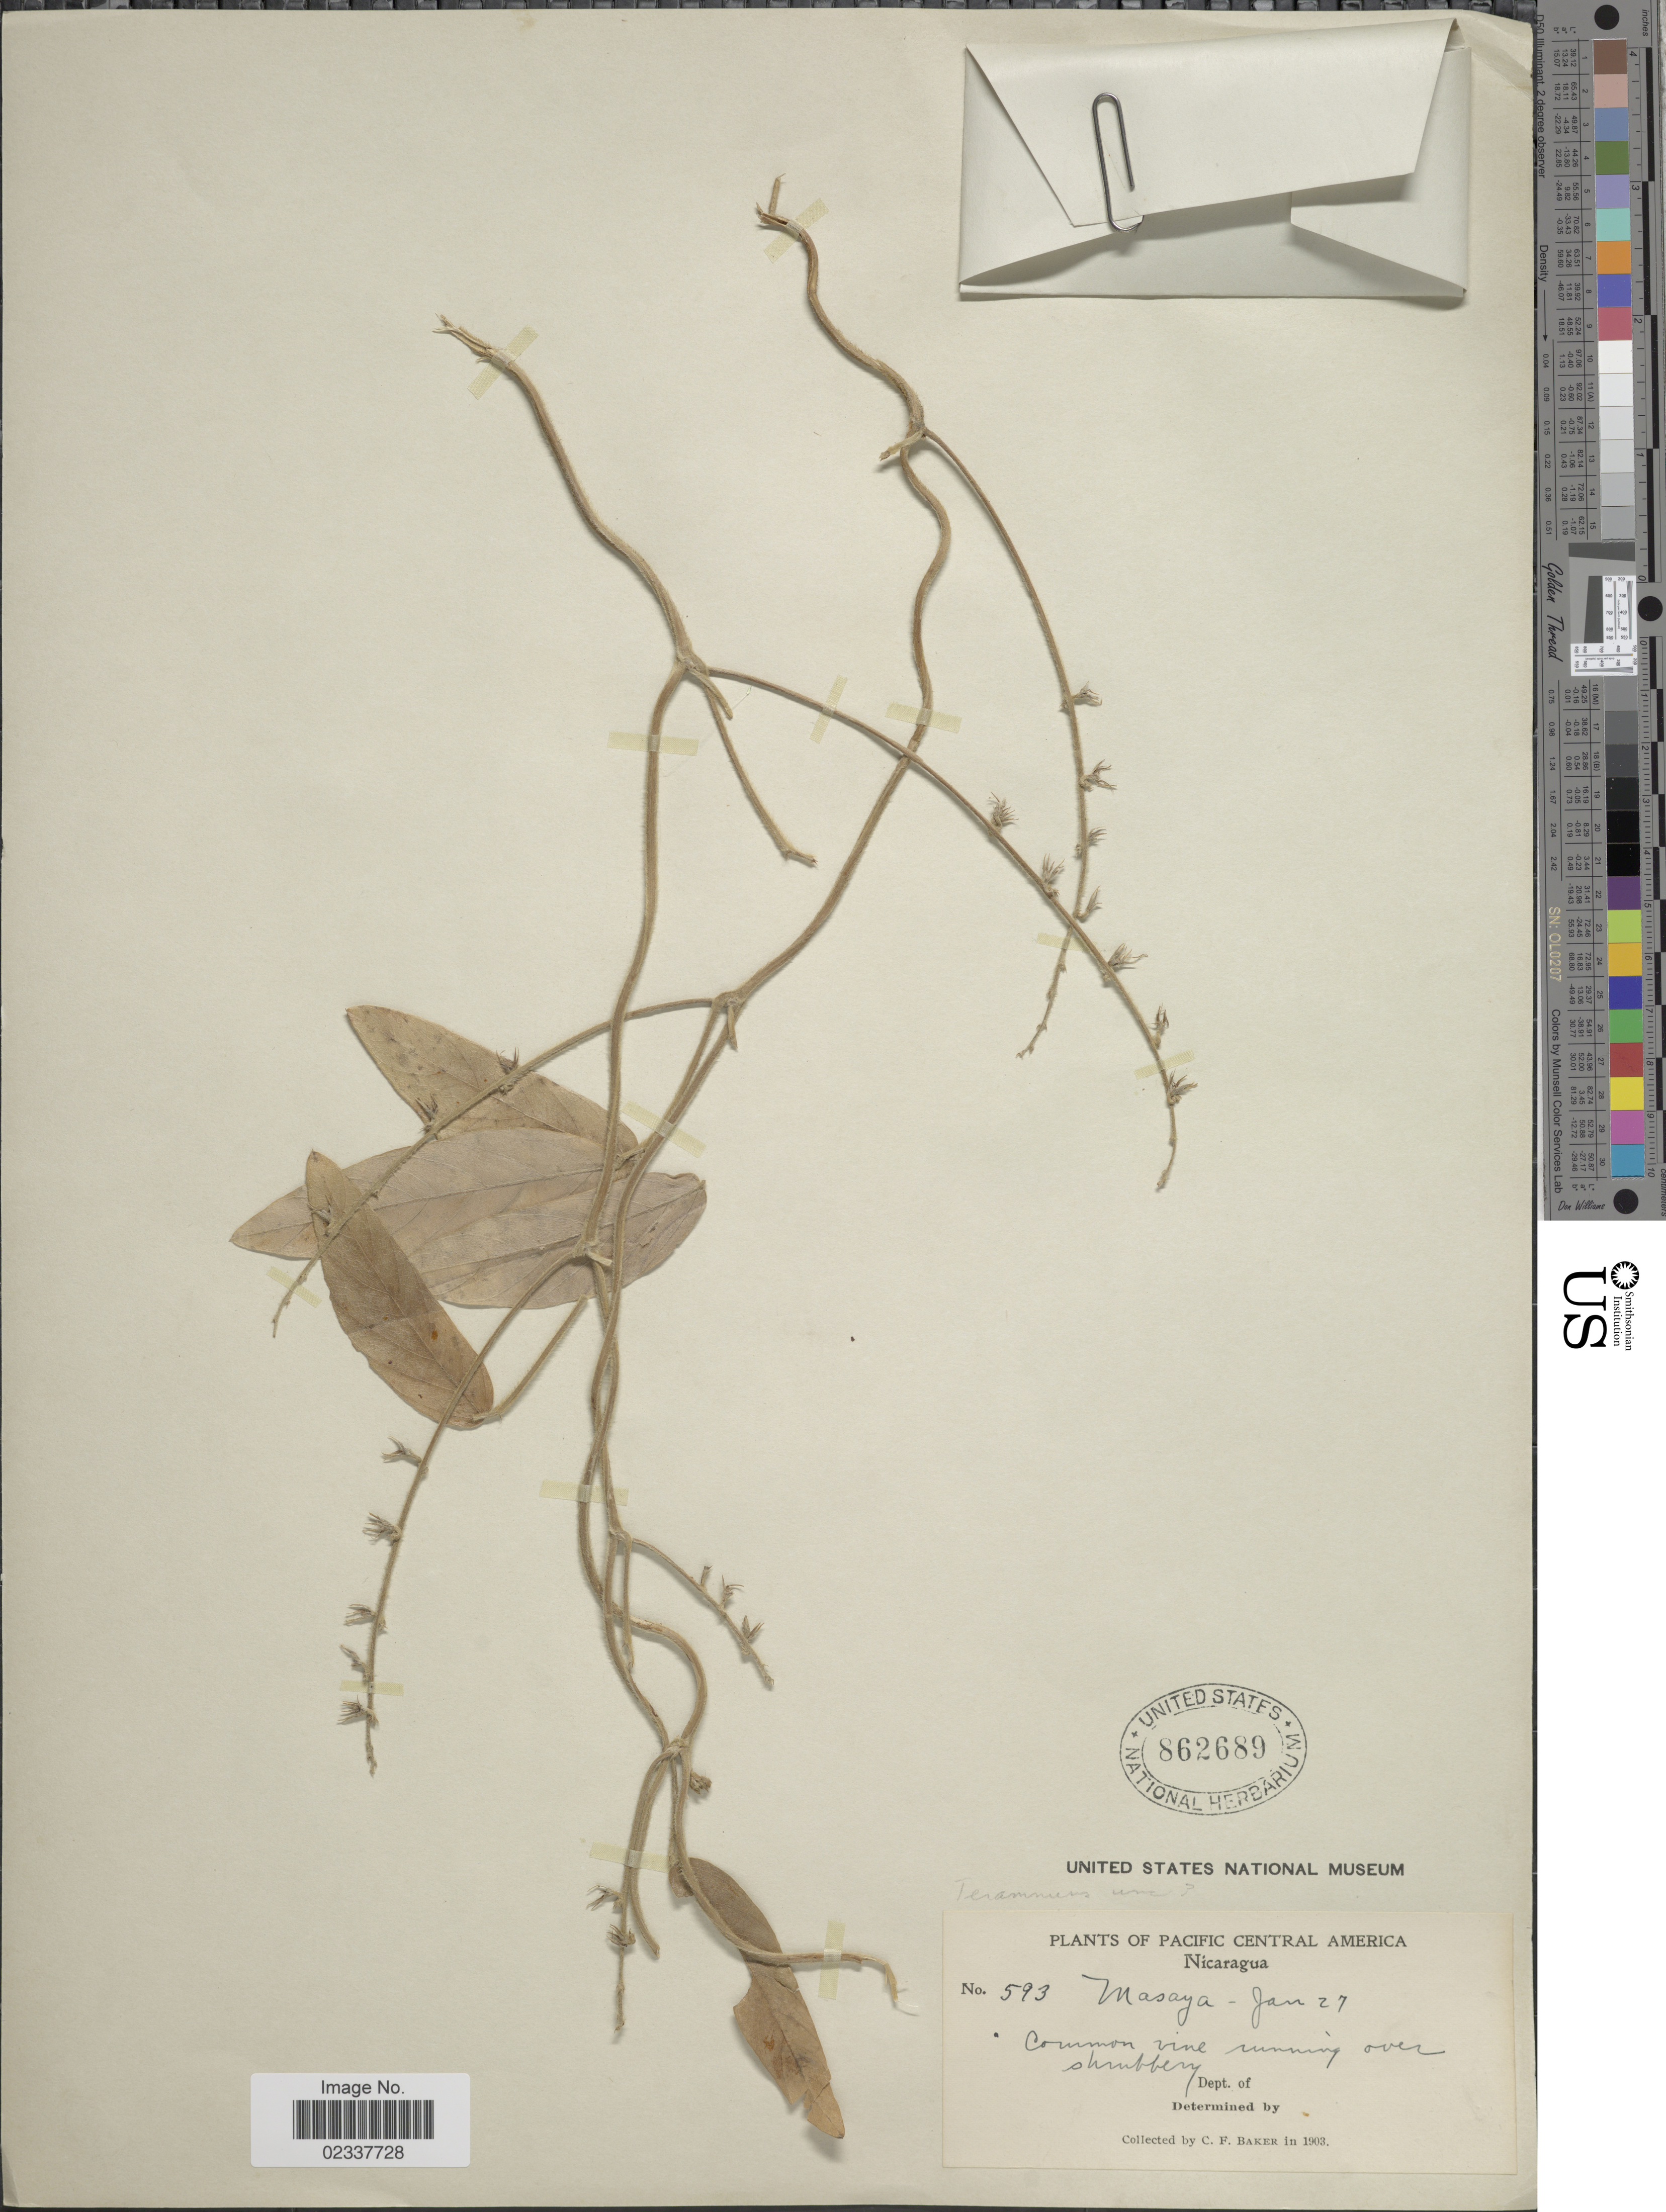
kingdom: Plantae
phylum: Tracheophyta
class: Magnoliopsida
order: Fabales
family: Fabaceae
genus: Teramnus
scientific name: Teramnus uncinatus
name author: (L.) Sw.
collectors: C. F. Baker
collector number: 593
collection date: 1903-01-27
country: Nicaragua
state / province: Masaya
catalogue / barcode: US 862689